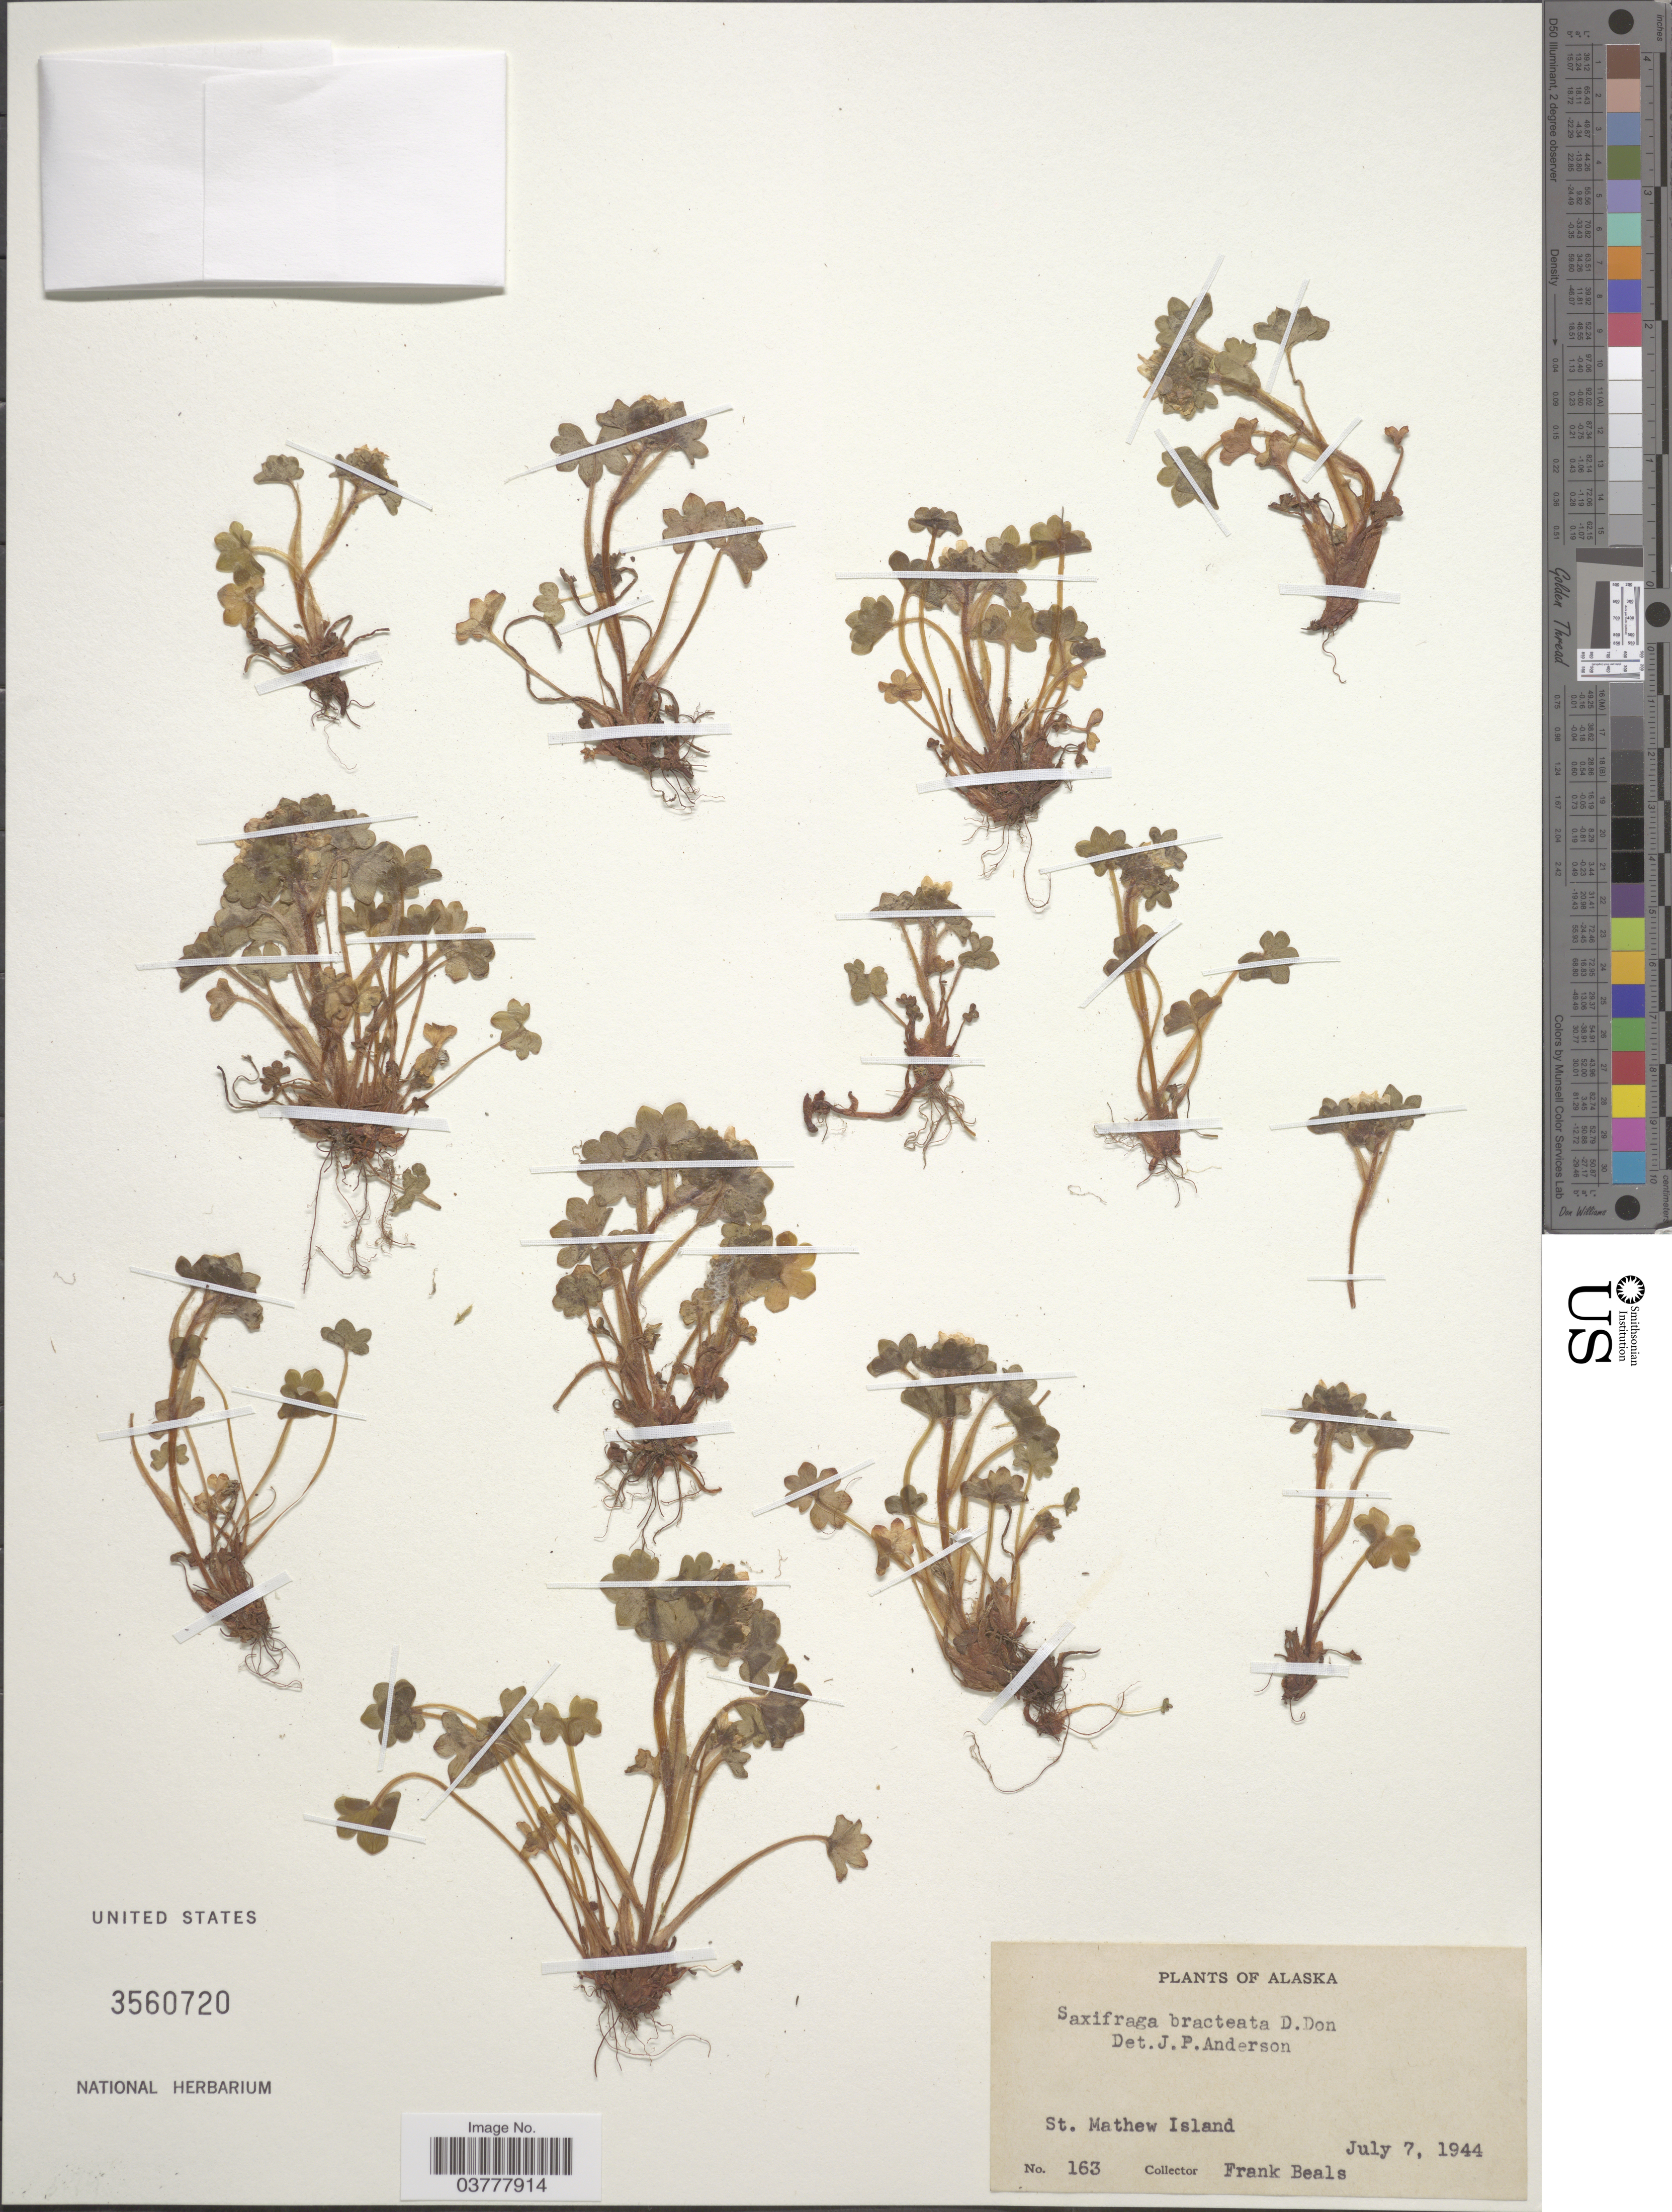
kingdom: Plantae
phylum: Tracheophyta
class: Magnoliopsida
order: Saxifragales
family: Saxifragaceae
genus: Saxifraga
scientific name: Saxifraga bracteata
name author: D. Don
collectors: F. Beals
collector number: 163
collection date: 1944-07-07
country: United States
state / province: Alaska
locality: St. Mathew Island.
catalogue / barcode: US 3560720